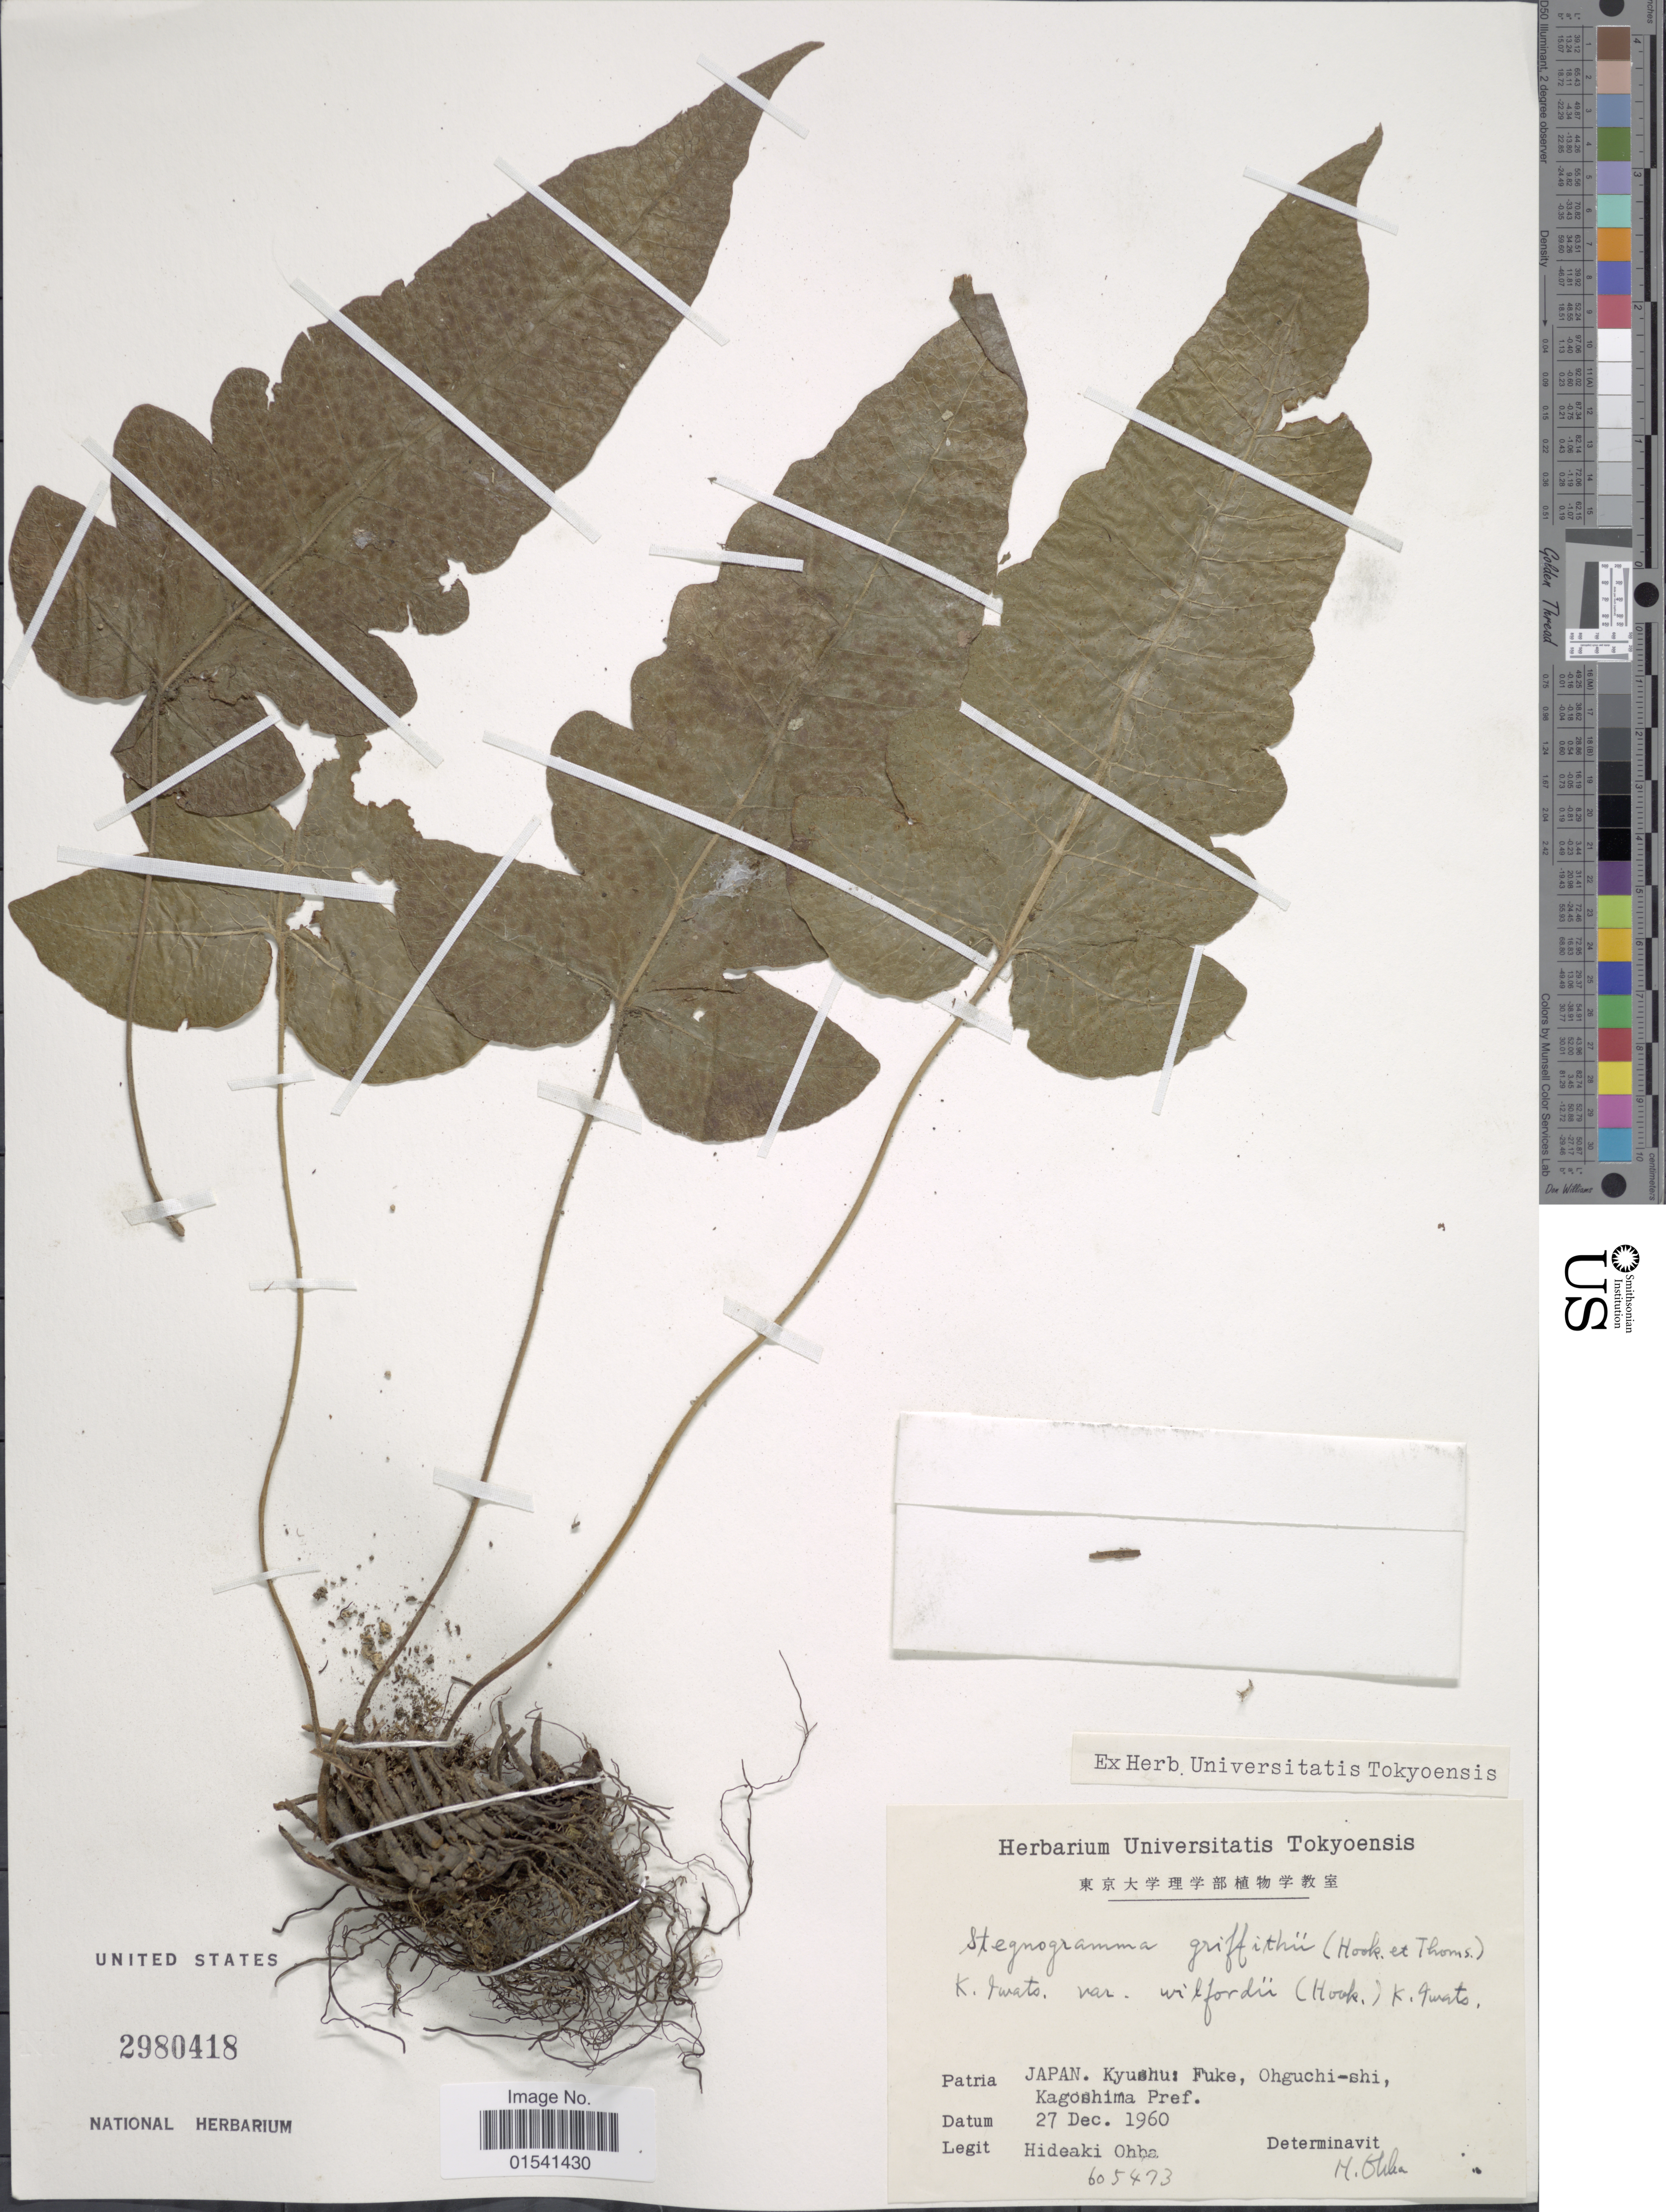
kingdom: Plantae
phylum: Tracheophyta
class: Polypodiopsida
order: Polypodiales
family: Thelypteridaceae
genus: Stegnogramma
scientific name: Stegnogramma griffithii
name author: (T. Moore) K. Iwats.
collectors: H. Ohba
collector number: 605473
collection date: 1960-12-27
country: Japan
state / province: Kagosima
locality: Kyushu: Fuke, Ohguchi-shi, Kagoshima Pref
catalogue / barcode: US 2980418